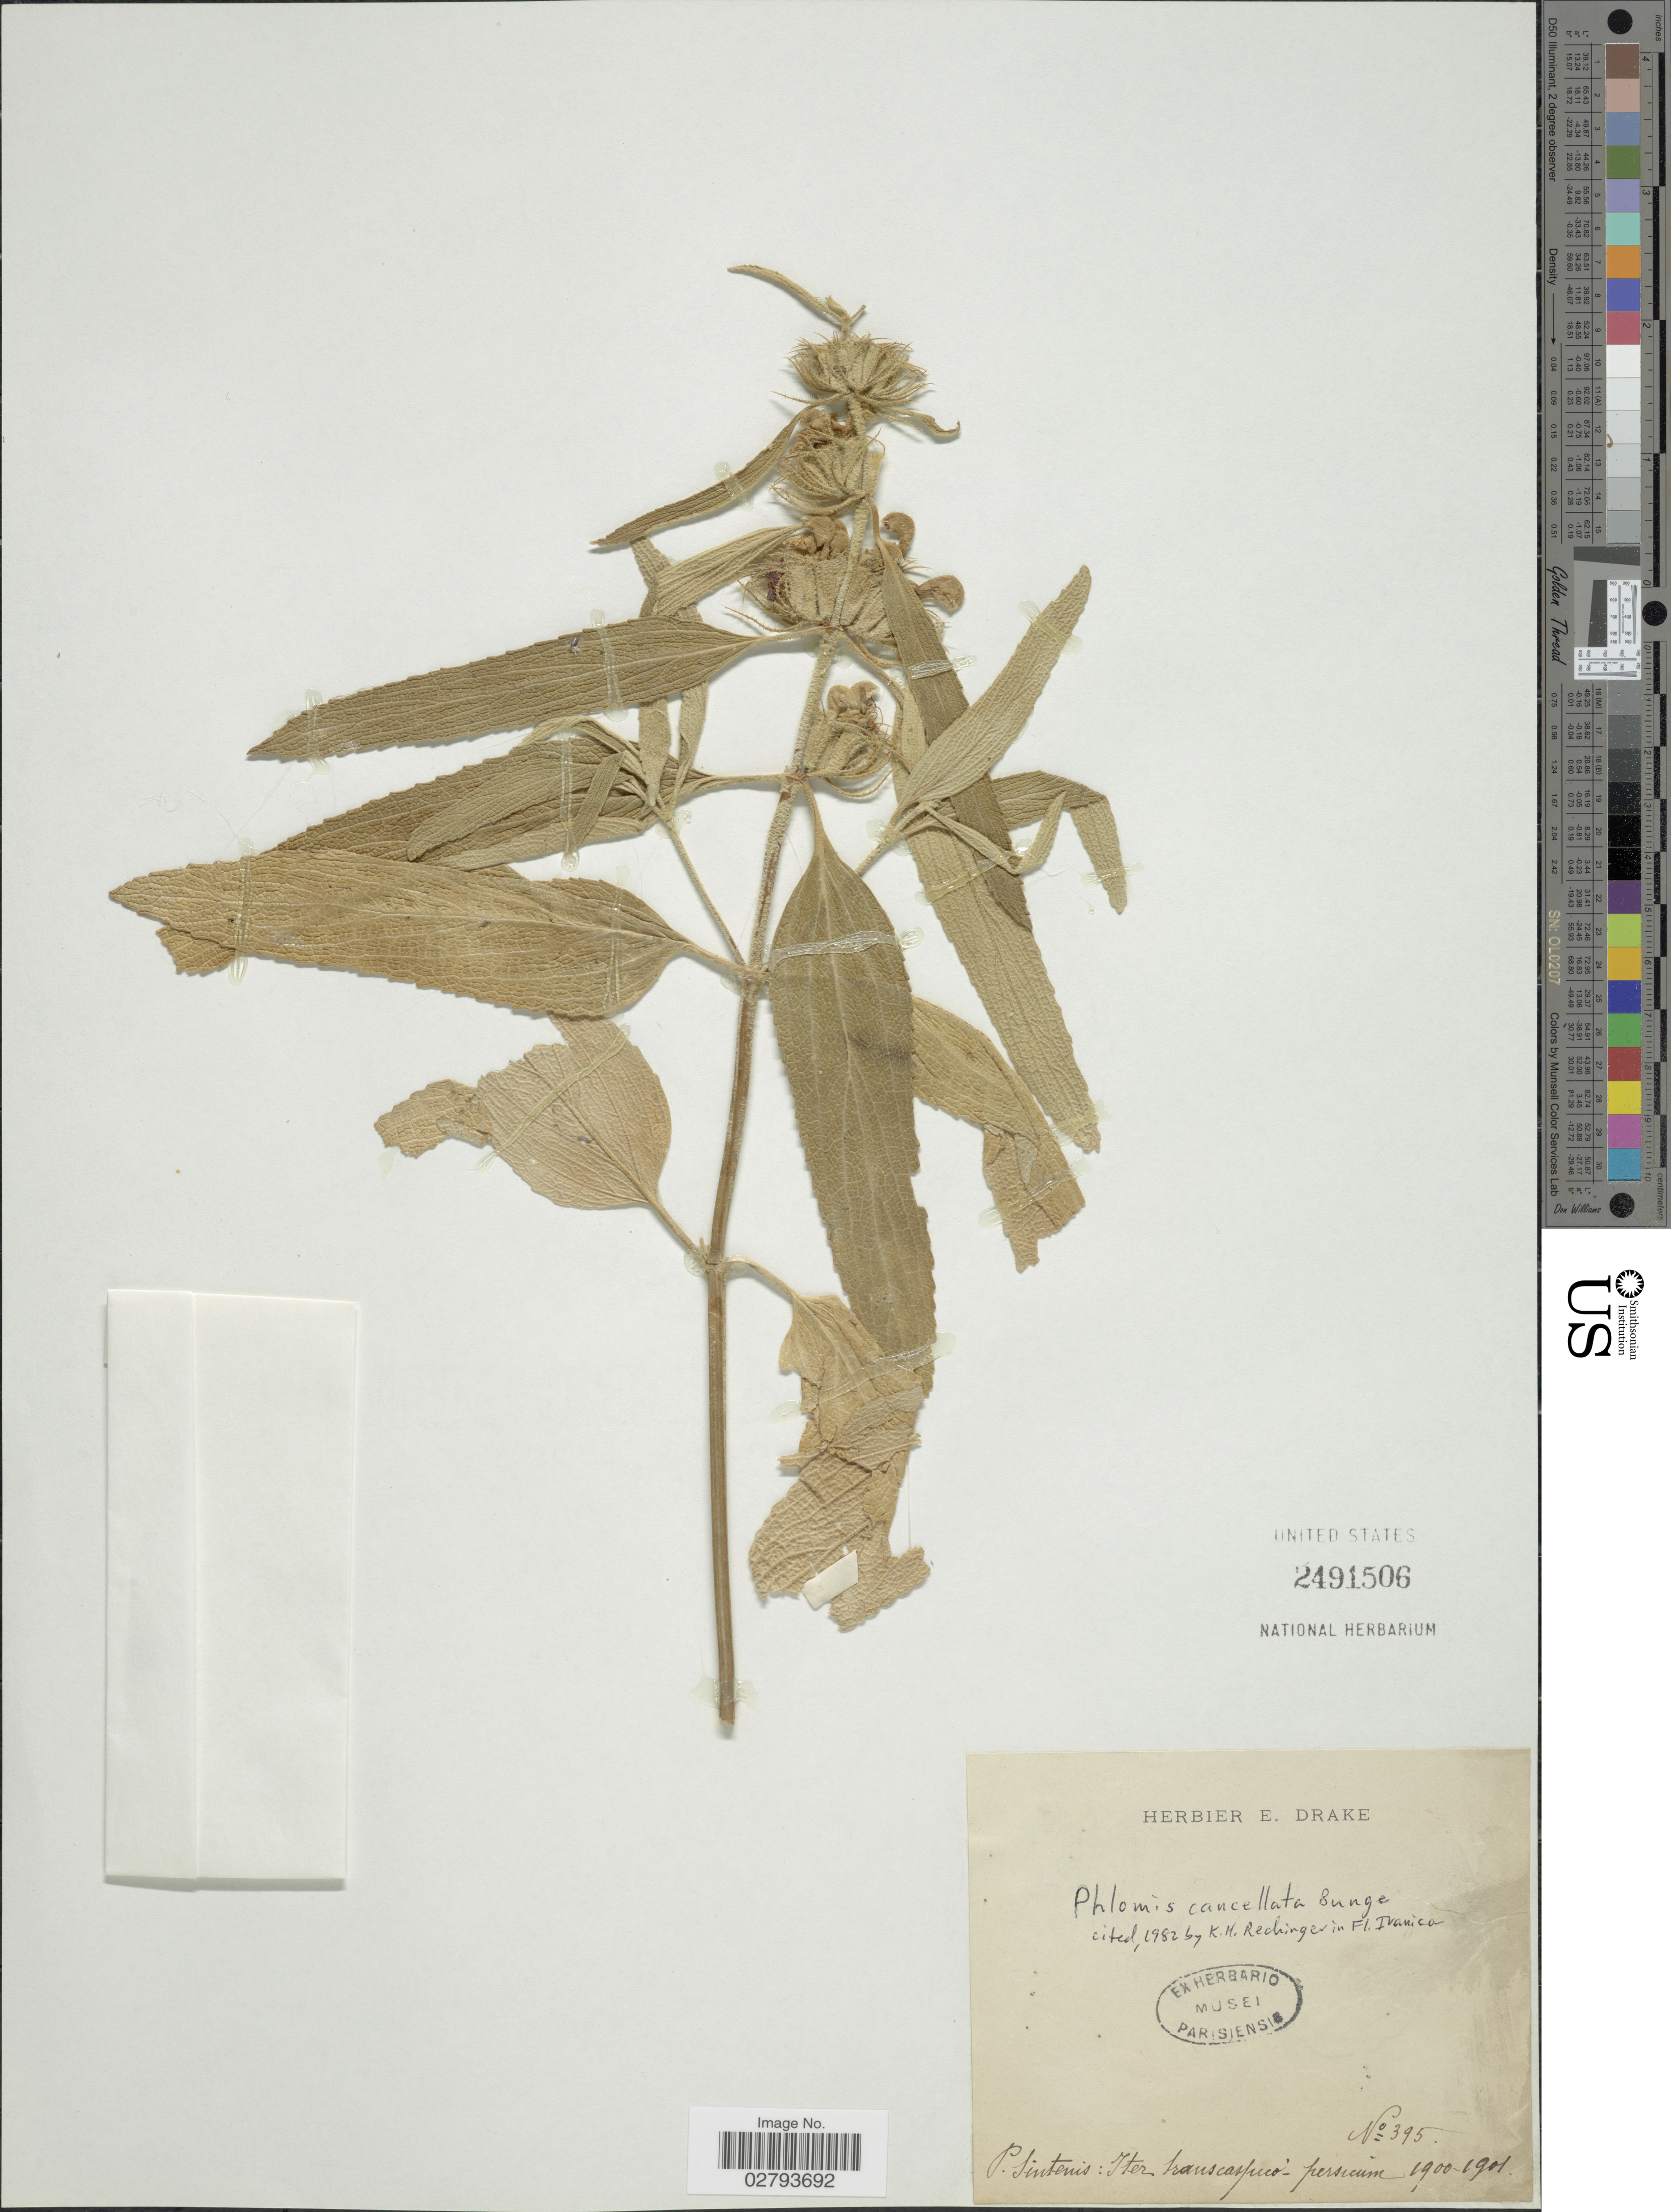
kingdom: Plantae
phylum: Tracheophyta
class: Magnoliopsida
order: Lamiales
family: Lamiaceae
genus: Phlomis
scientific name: Phlomis cancellata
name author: Bunge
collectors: P. Sintenis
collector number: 395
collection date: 1900/1901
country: Iran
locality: Iter transcaspico- persicum.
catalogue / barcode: US 2491506